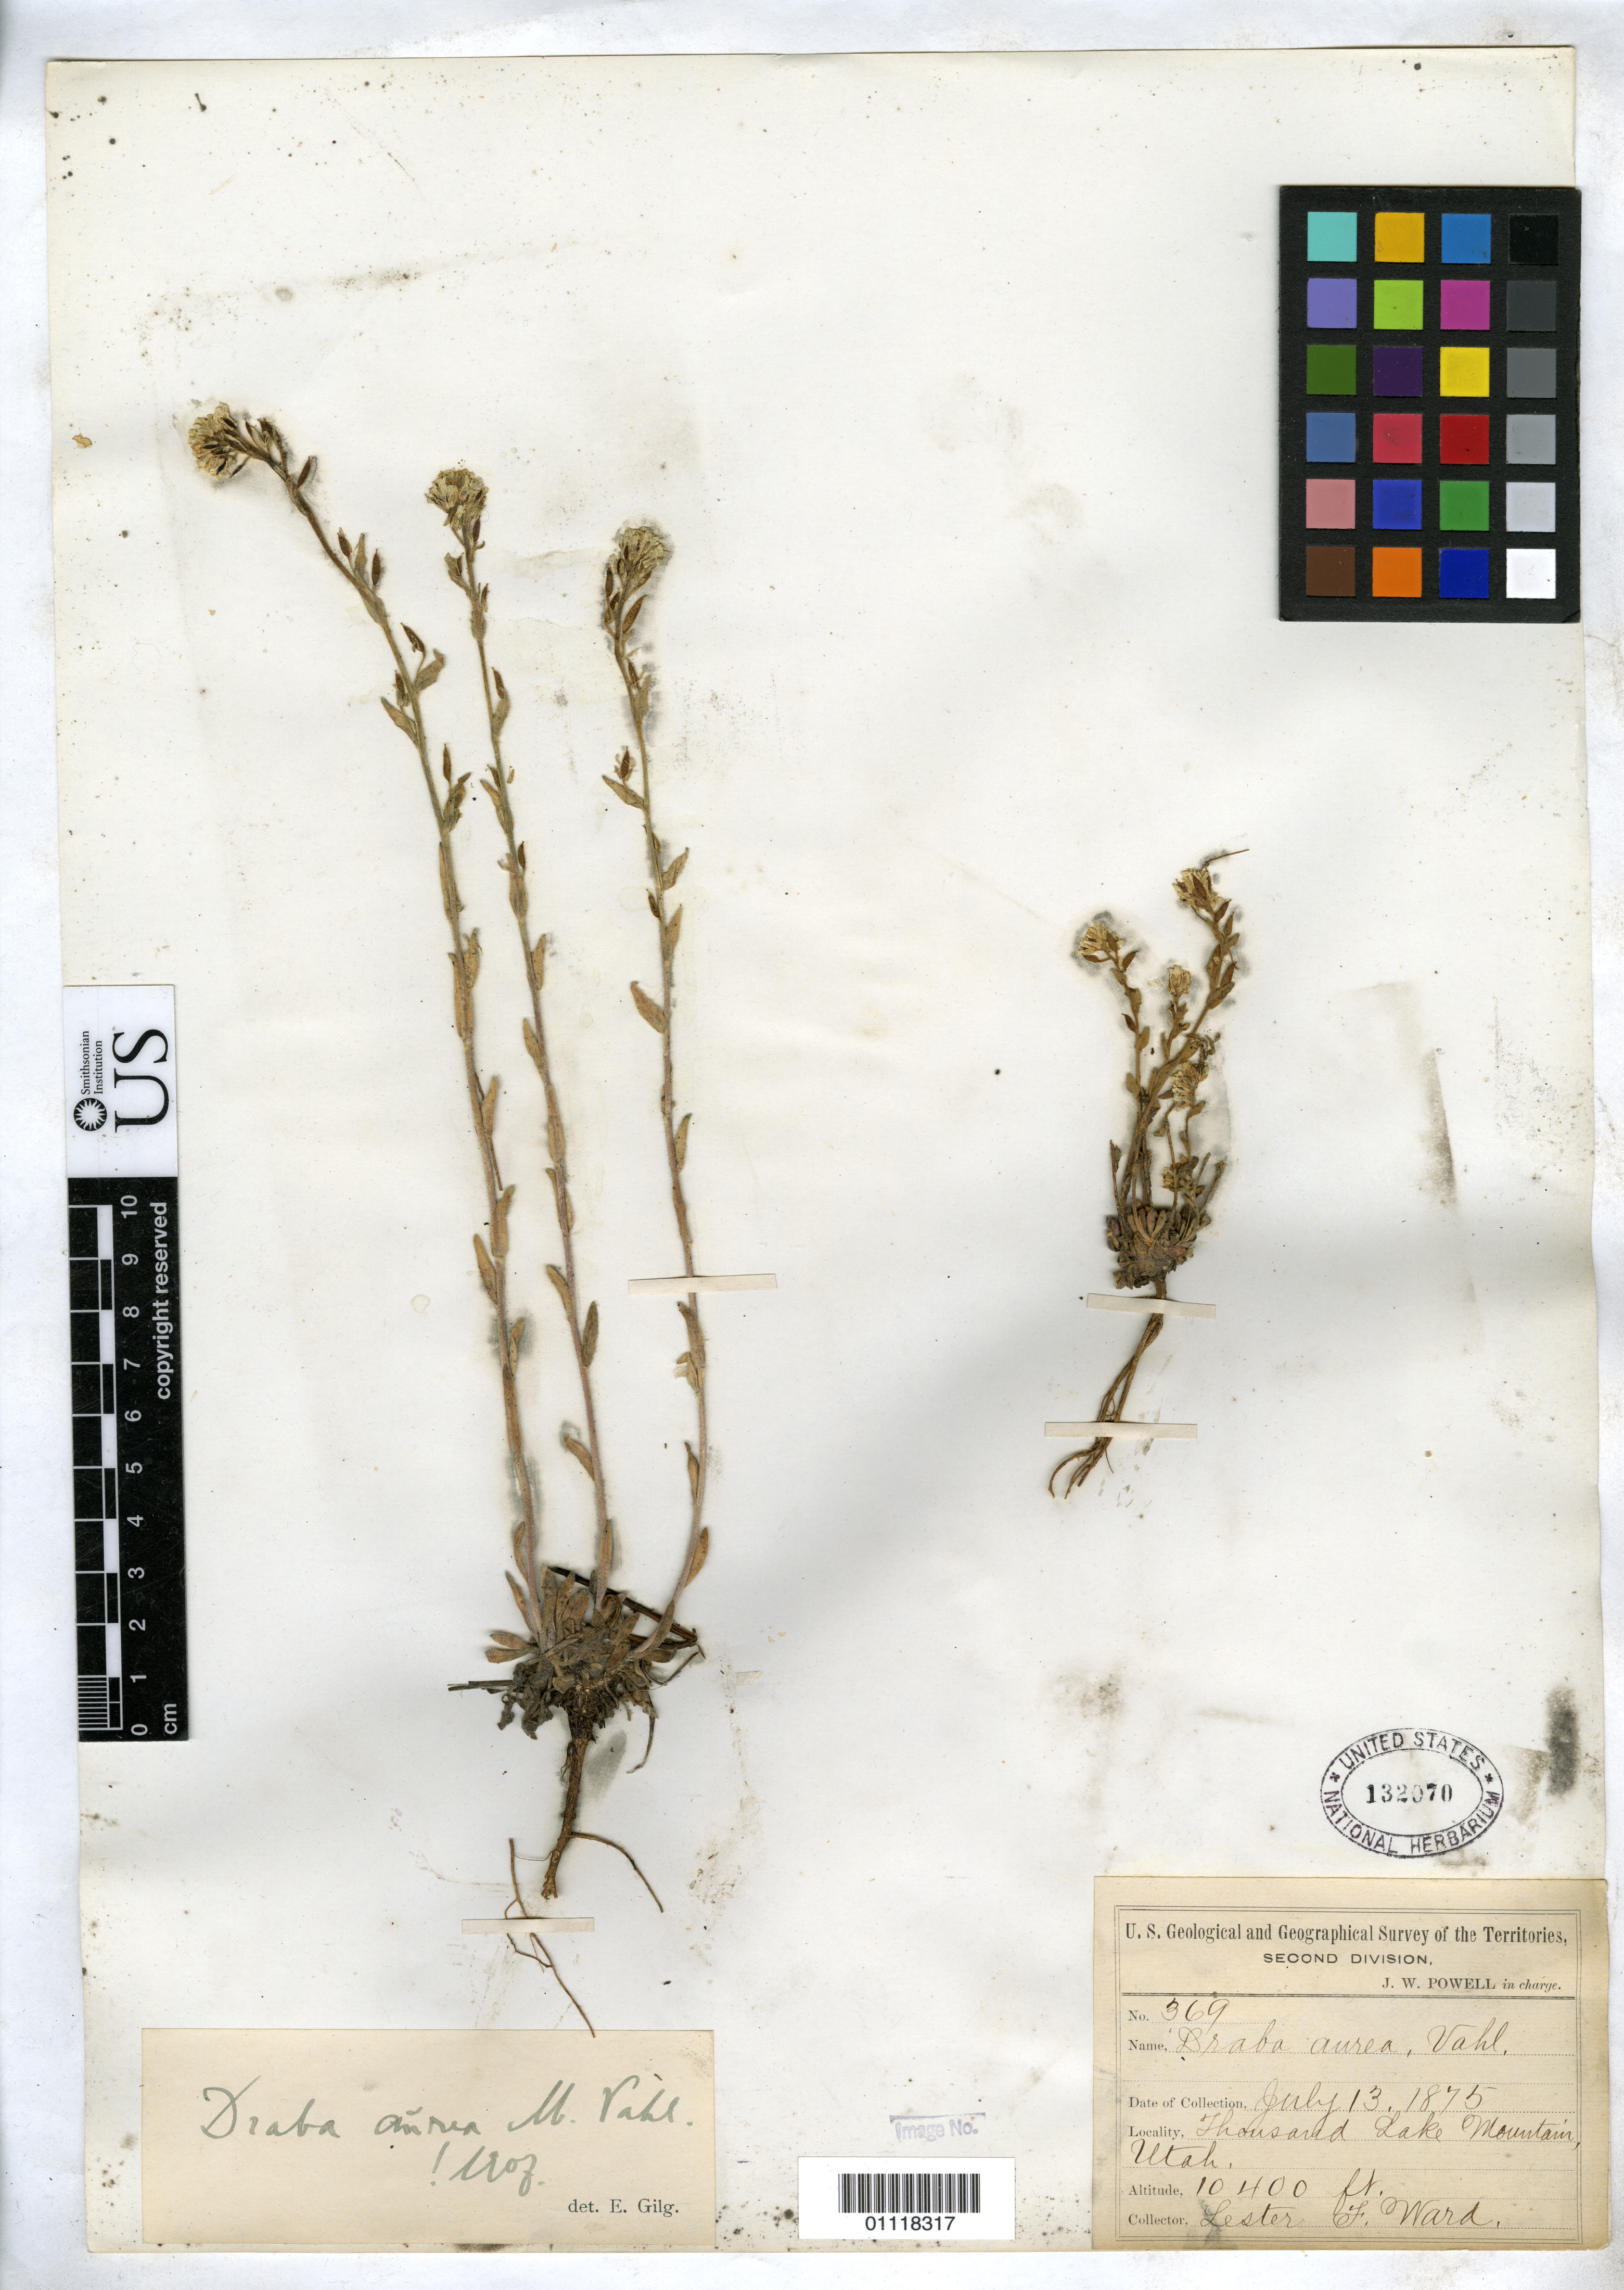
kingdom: Plantae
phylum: Tracheophyta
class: Magnoliopsida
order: Brassicales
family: Brassicaceae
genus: Draba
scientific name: Draba aurea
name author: Vahl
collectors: L. F. Ward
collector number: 369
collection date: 1875-07-13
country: United States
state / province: Utah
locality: Thousand Lake Mountain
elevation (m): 3170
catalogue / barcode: US 132070